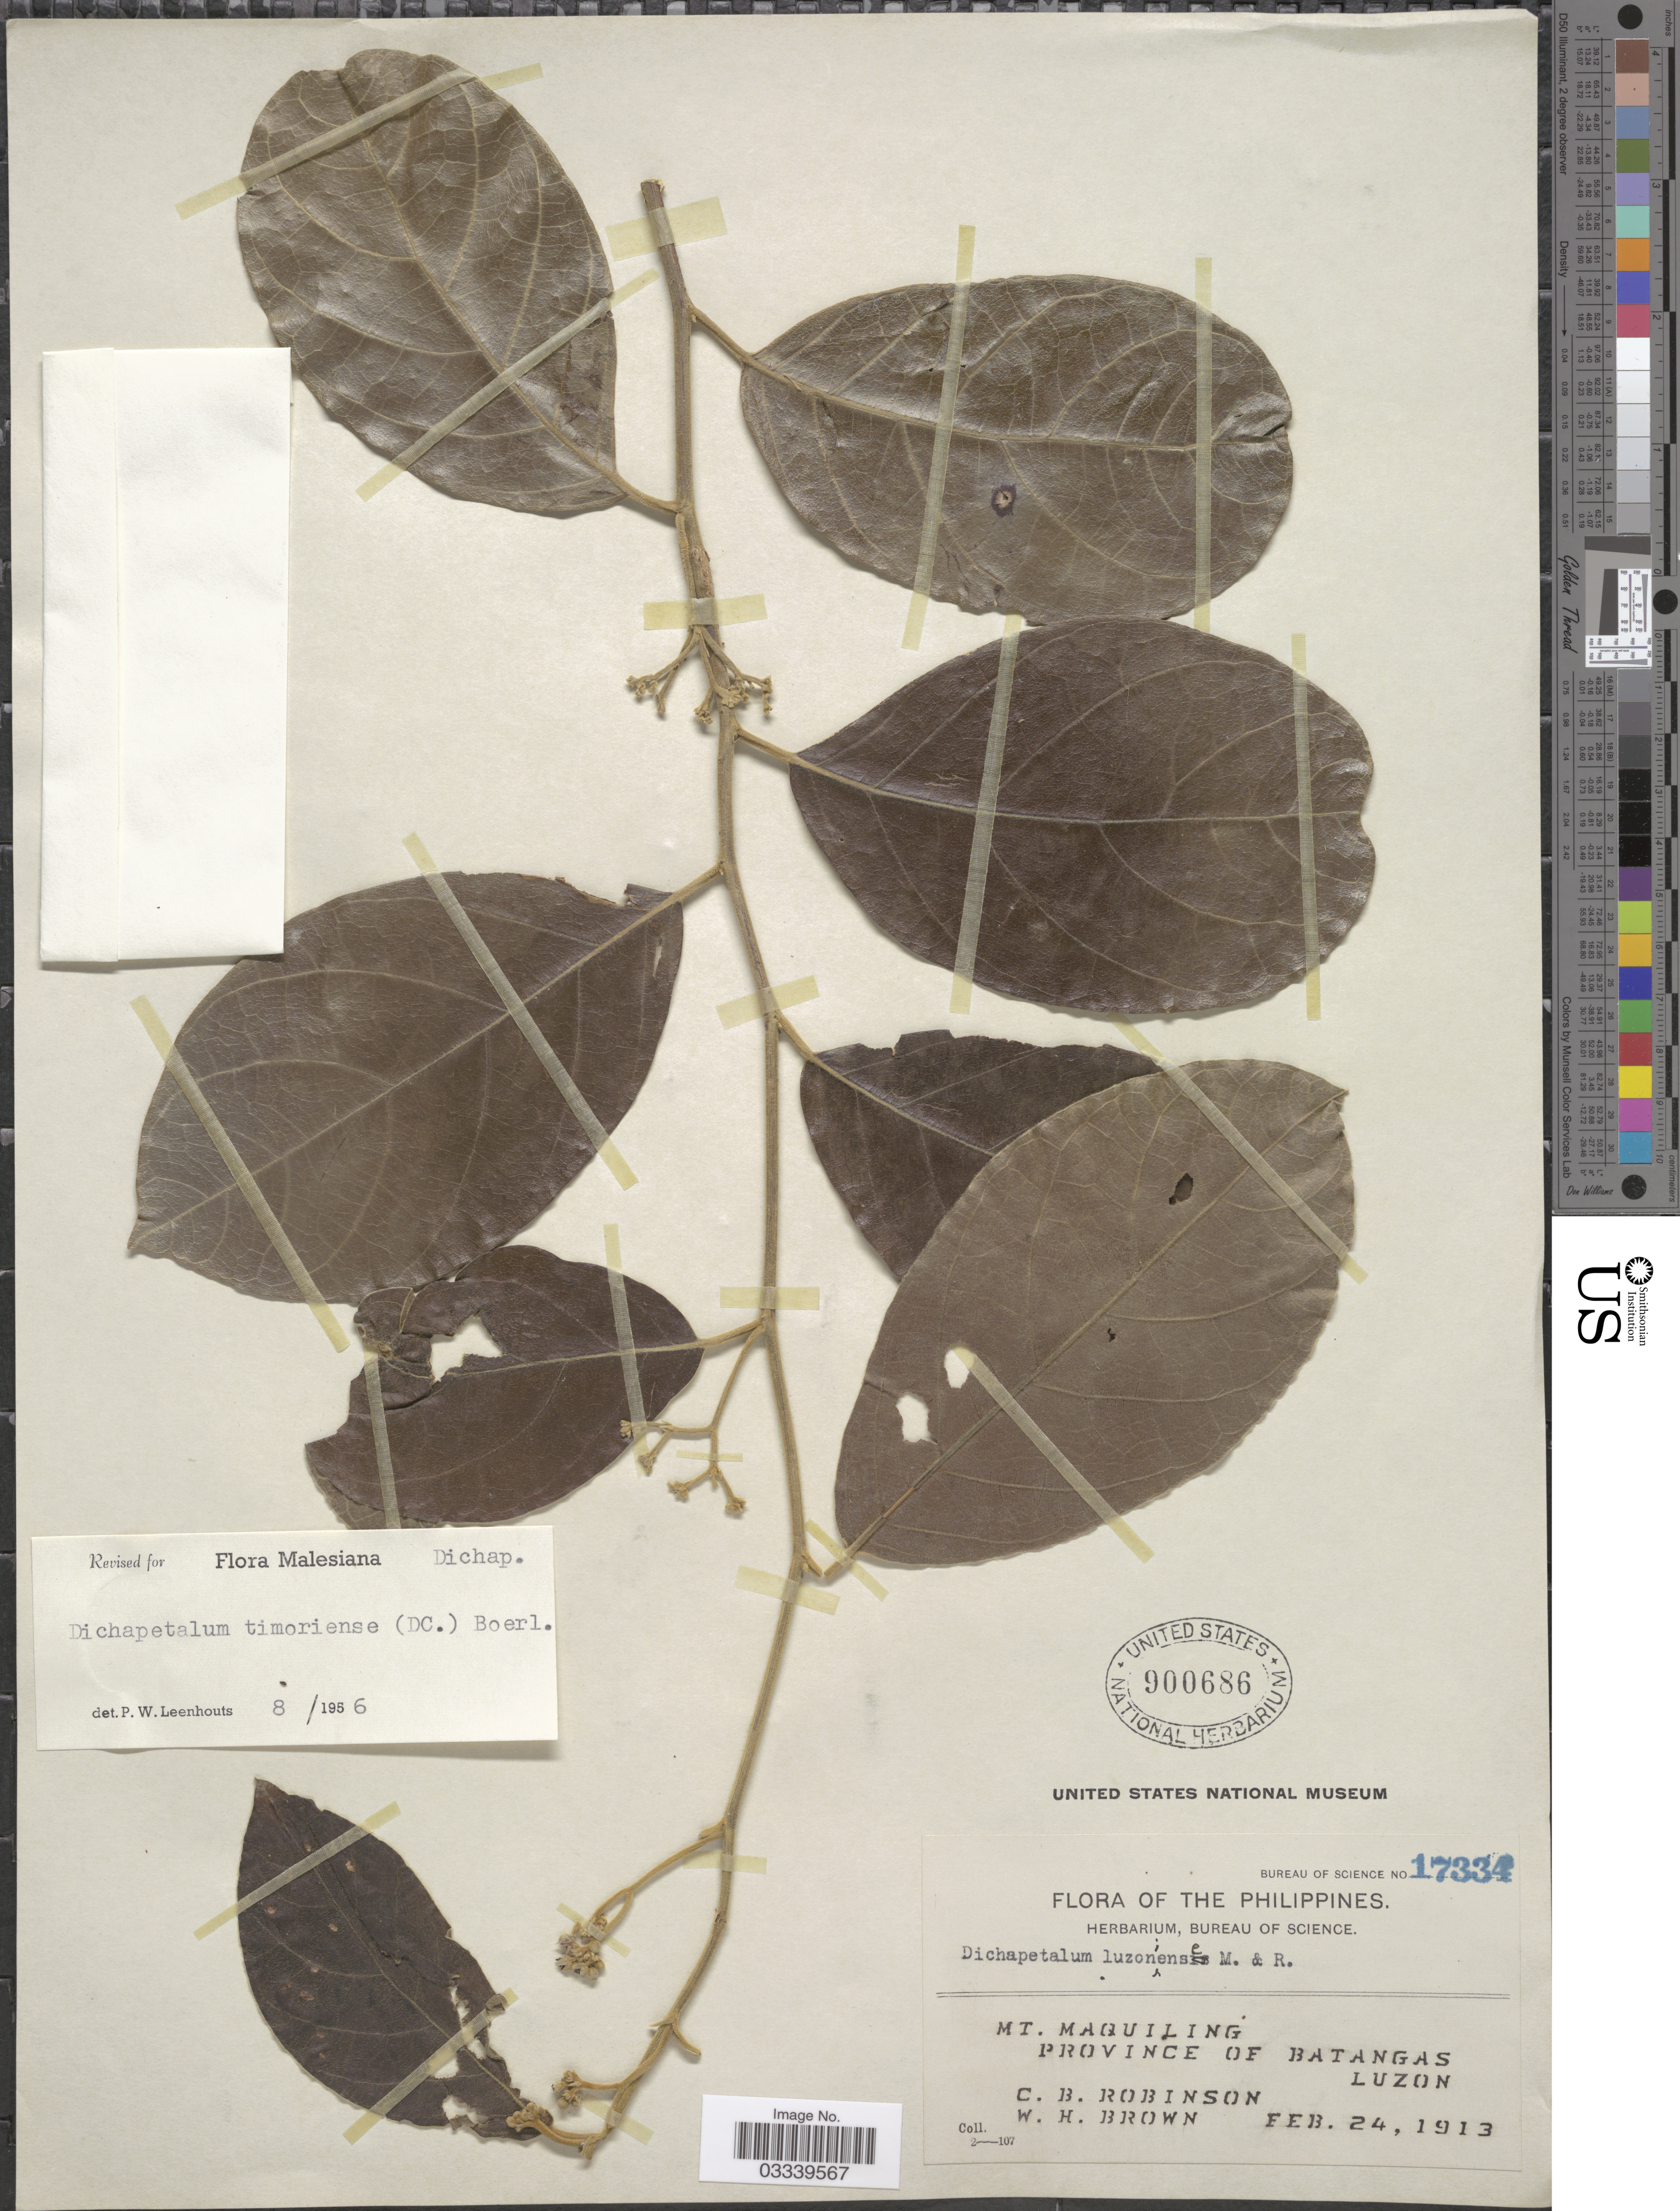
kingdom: Plantae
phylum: Tracheophyta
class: Magnoliopsida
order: Malpighiales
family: Dichapetalaceae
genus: Dichapetalum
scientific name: Dichapetalum timoriense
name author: (DC.) Boerl.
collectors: C. Robinson & W. H. Brown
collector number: Bureau of Science 17334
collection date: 1913-02-24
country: Philippines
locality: Mt. Maquiling. Province of Batangas, Luzon.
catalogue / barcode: US 900686